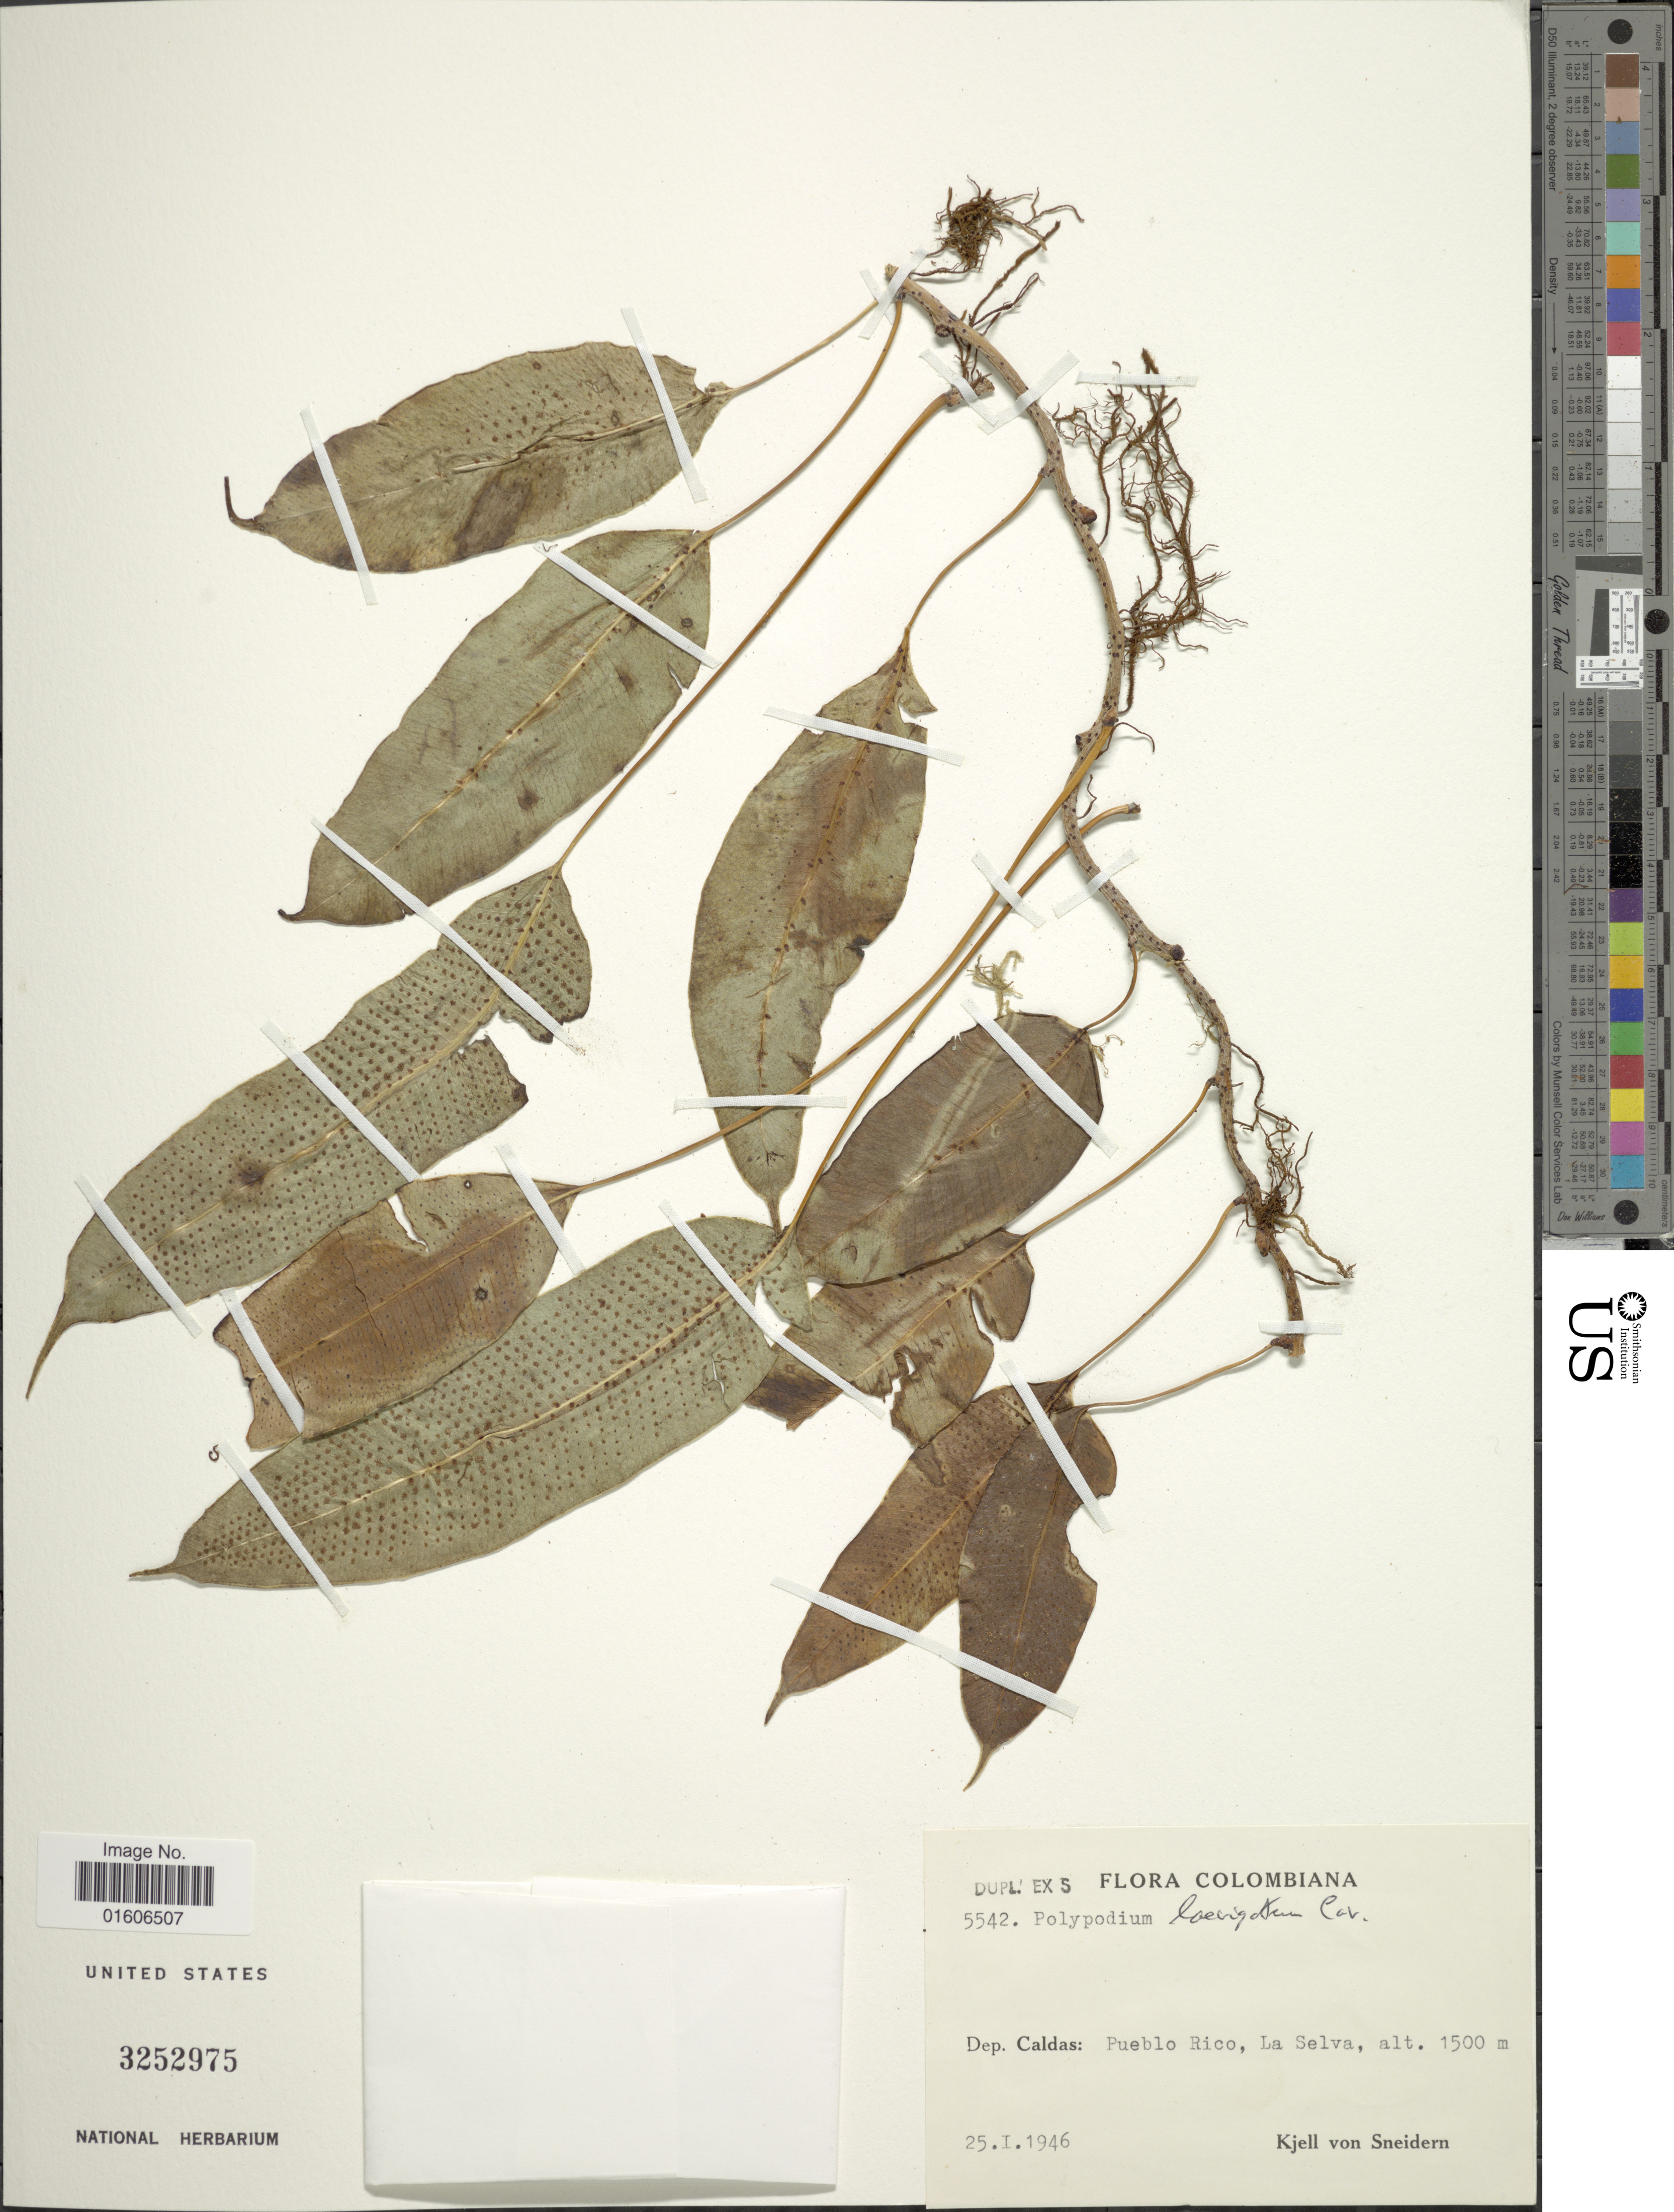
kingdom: Plantae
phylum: Tracheophyta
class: Polypodiopsida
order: Polypodiales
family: Polypodiaceae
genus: Serpocaulon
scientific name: Serpocaulon levigatum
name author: (Cav.) A.R. Sm.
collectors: K. von Sneidern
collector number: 5542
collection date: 1946-01-25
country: Colombia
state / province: Caldas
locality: Dep. Caldas: Pueblo Rico, La Selva.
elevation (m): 1500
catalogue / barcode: US 3252975